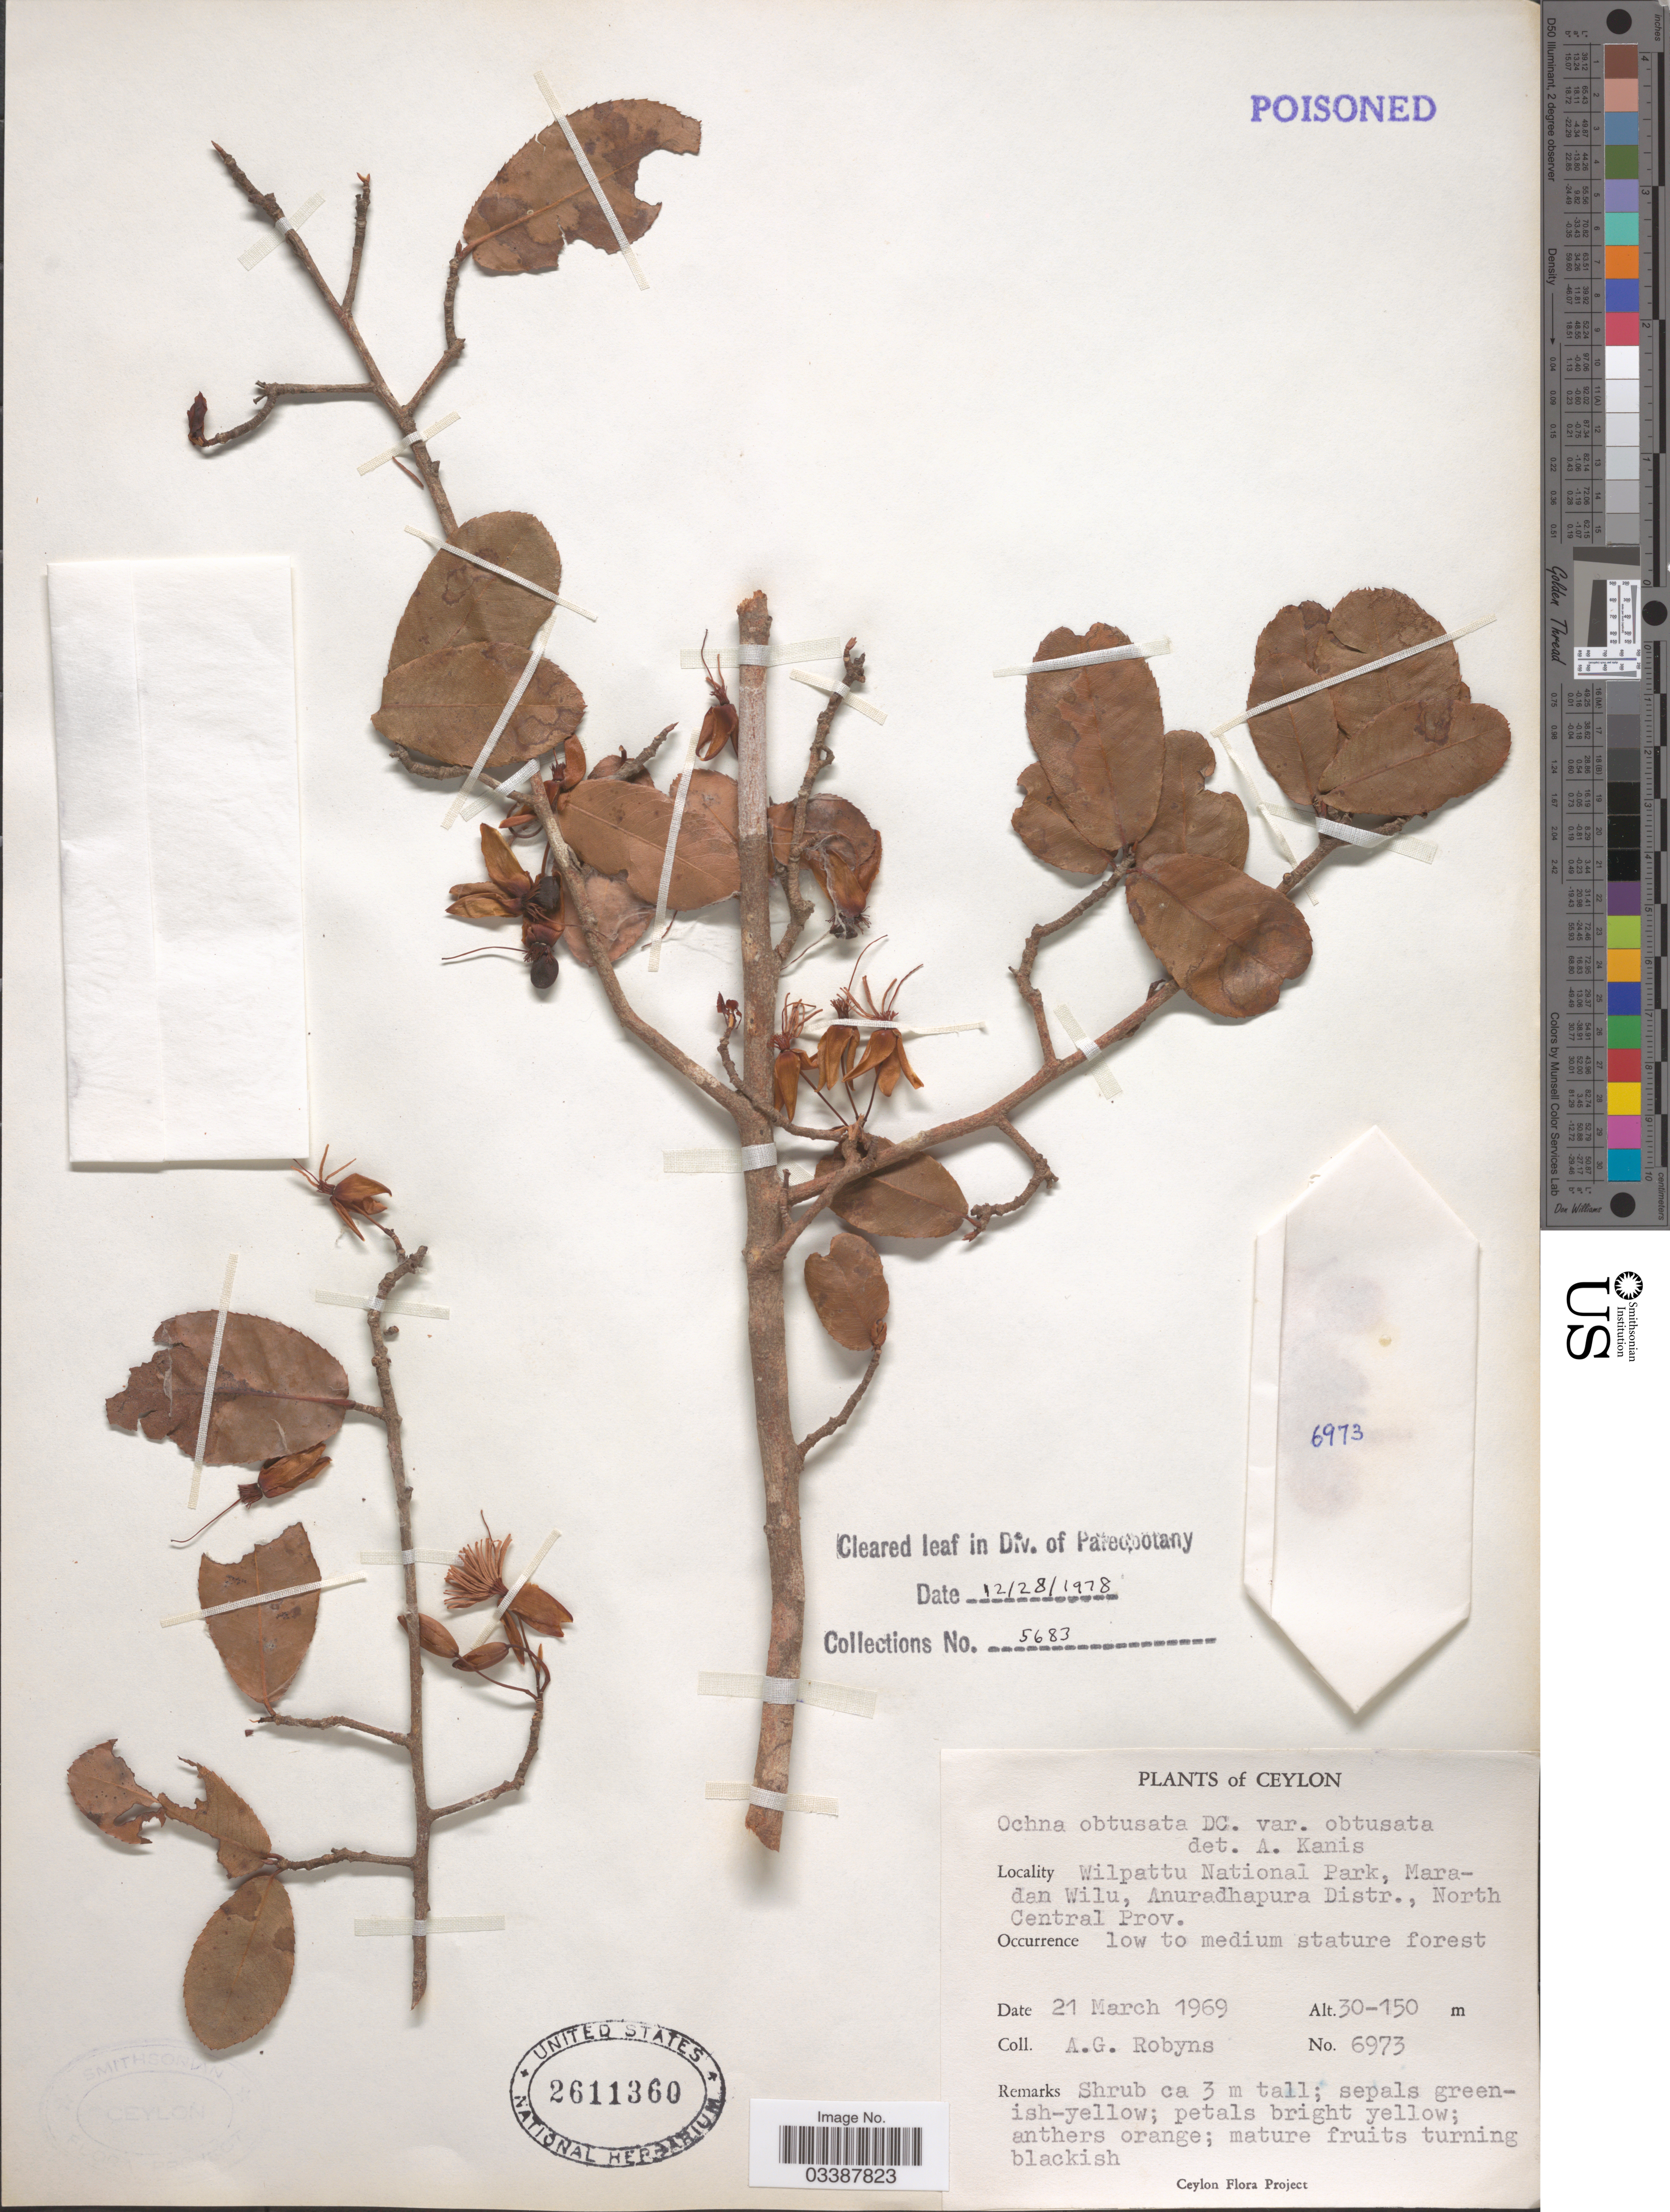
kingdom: Plantae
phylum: Tracheophyta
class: Magnoliopsida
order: Malpighiales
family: Ochnaceae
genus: Ochna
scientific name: Ochna obtusata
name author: DC.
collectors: A. Robyns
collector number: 6973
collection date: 1969-03-21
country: Sri Lanka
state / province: North Central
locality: Ceylon. Wilpattu National Park, Maradan Wilu, Anuradhapura Distr.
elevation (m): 30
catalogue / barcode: US 2611360